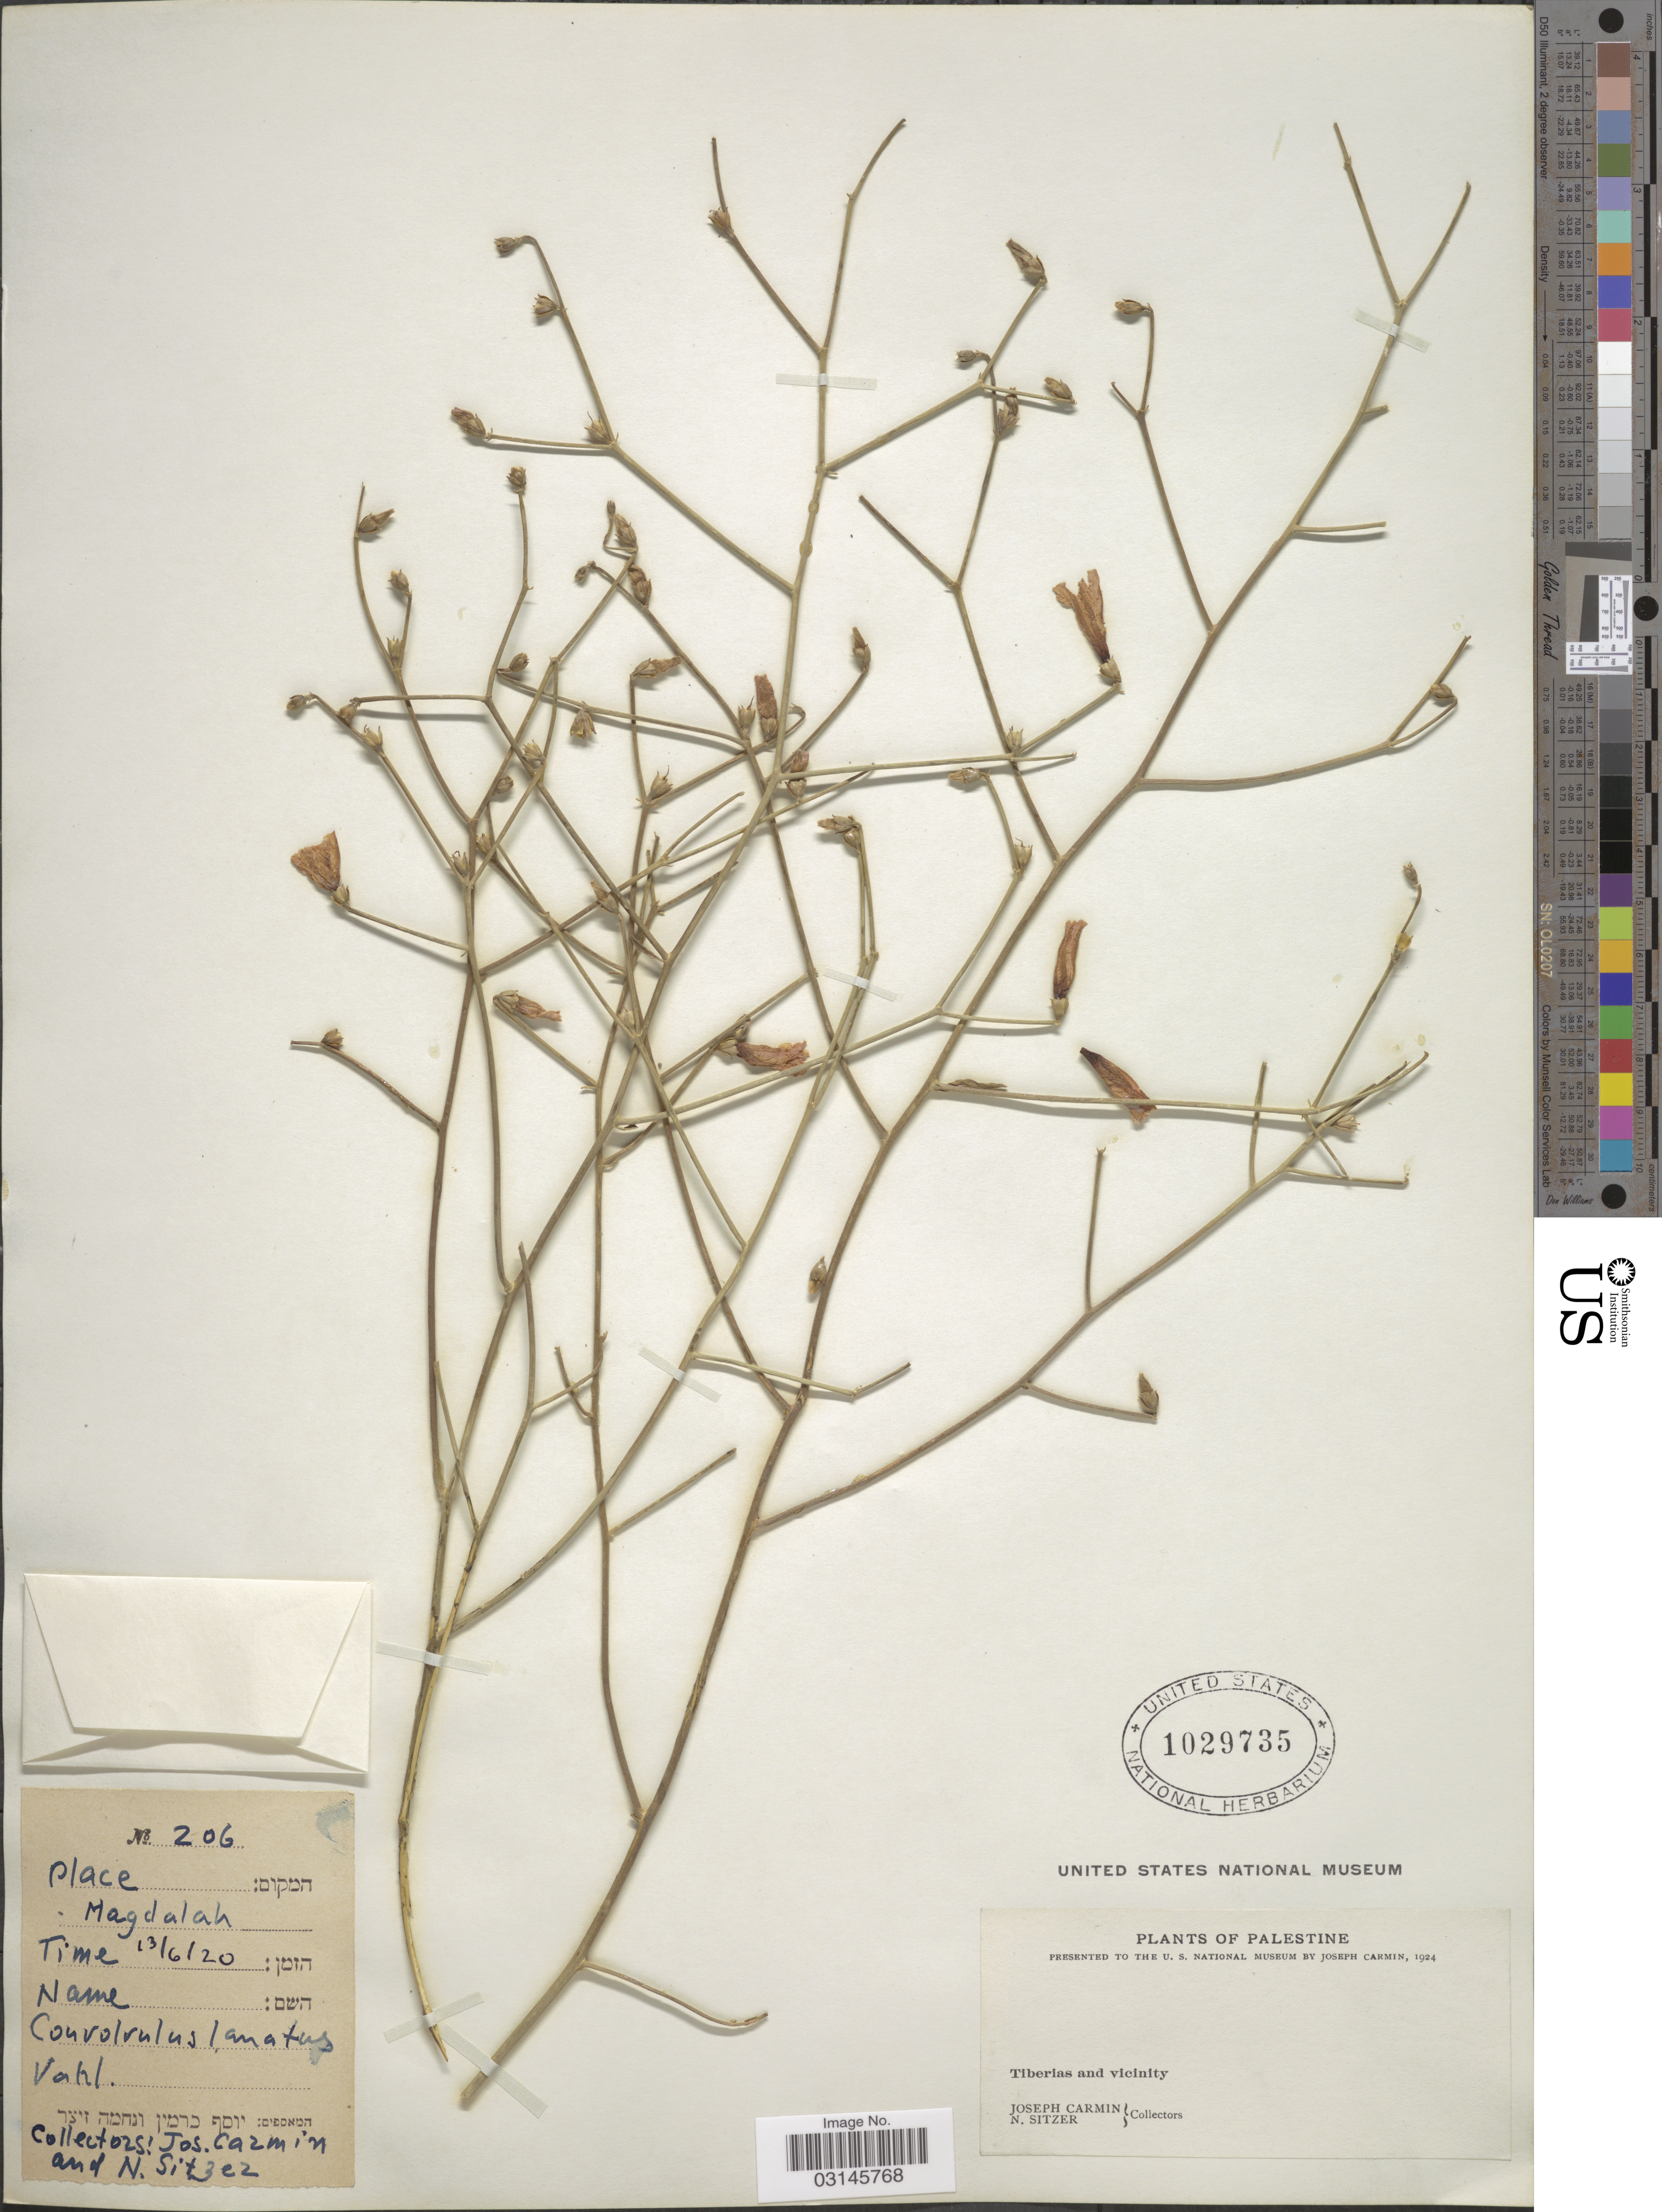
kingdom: Plantae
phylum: Tracheophyta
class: Magnoliopsida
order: Solanales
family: Convolvulaceae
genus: Convolvulus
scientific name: Convolvulus lanatus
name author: Vahl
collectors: J. Carmin & N. Sitzer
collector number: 206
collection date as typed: Transcribed d/m/y: 13/6/20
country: Israel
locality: Magdalah, Palestine, Tiberias and vicinity.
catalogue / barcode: US 1029735